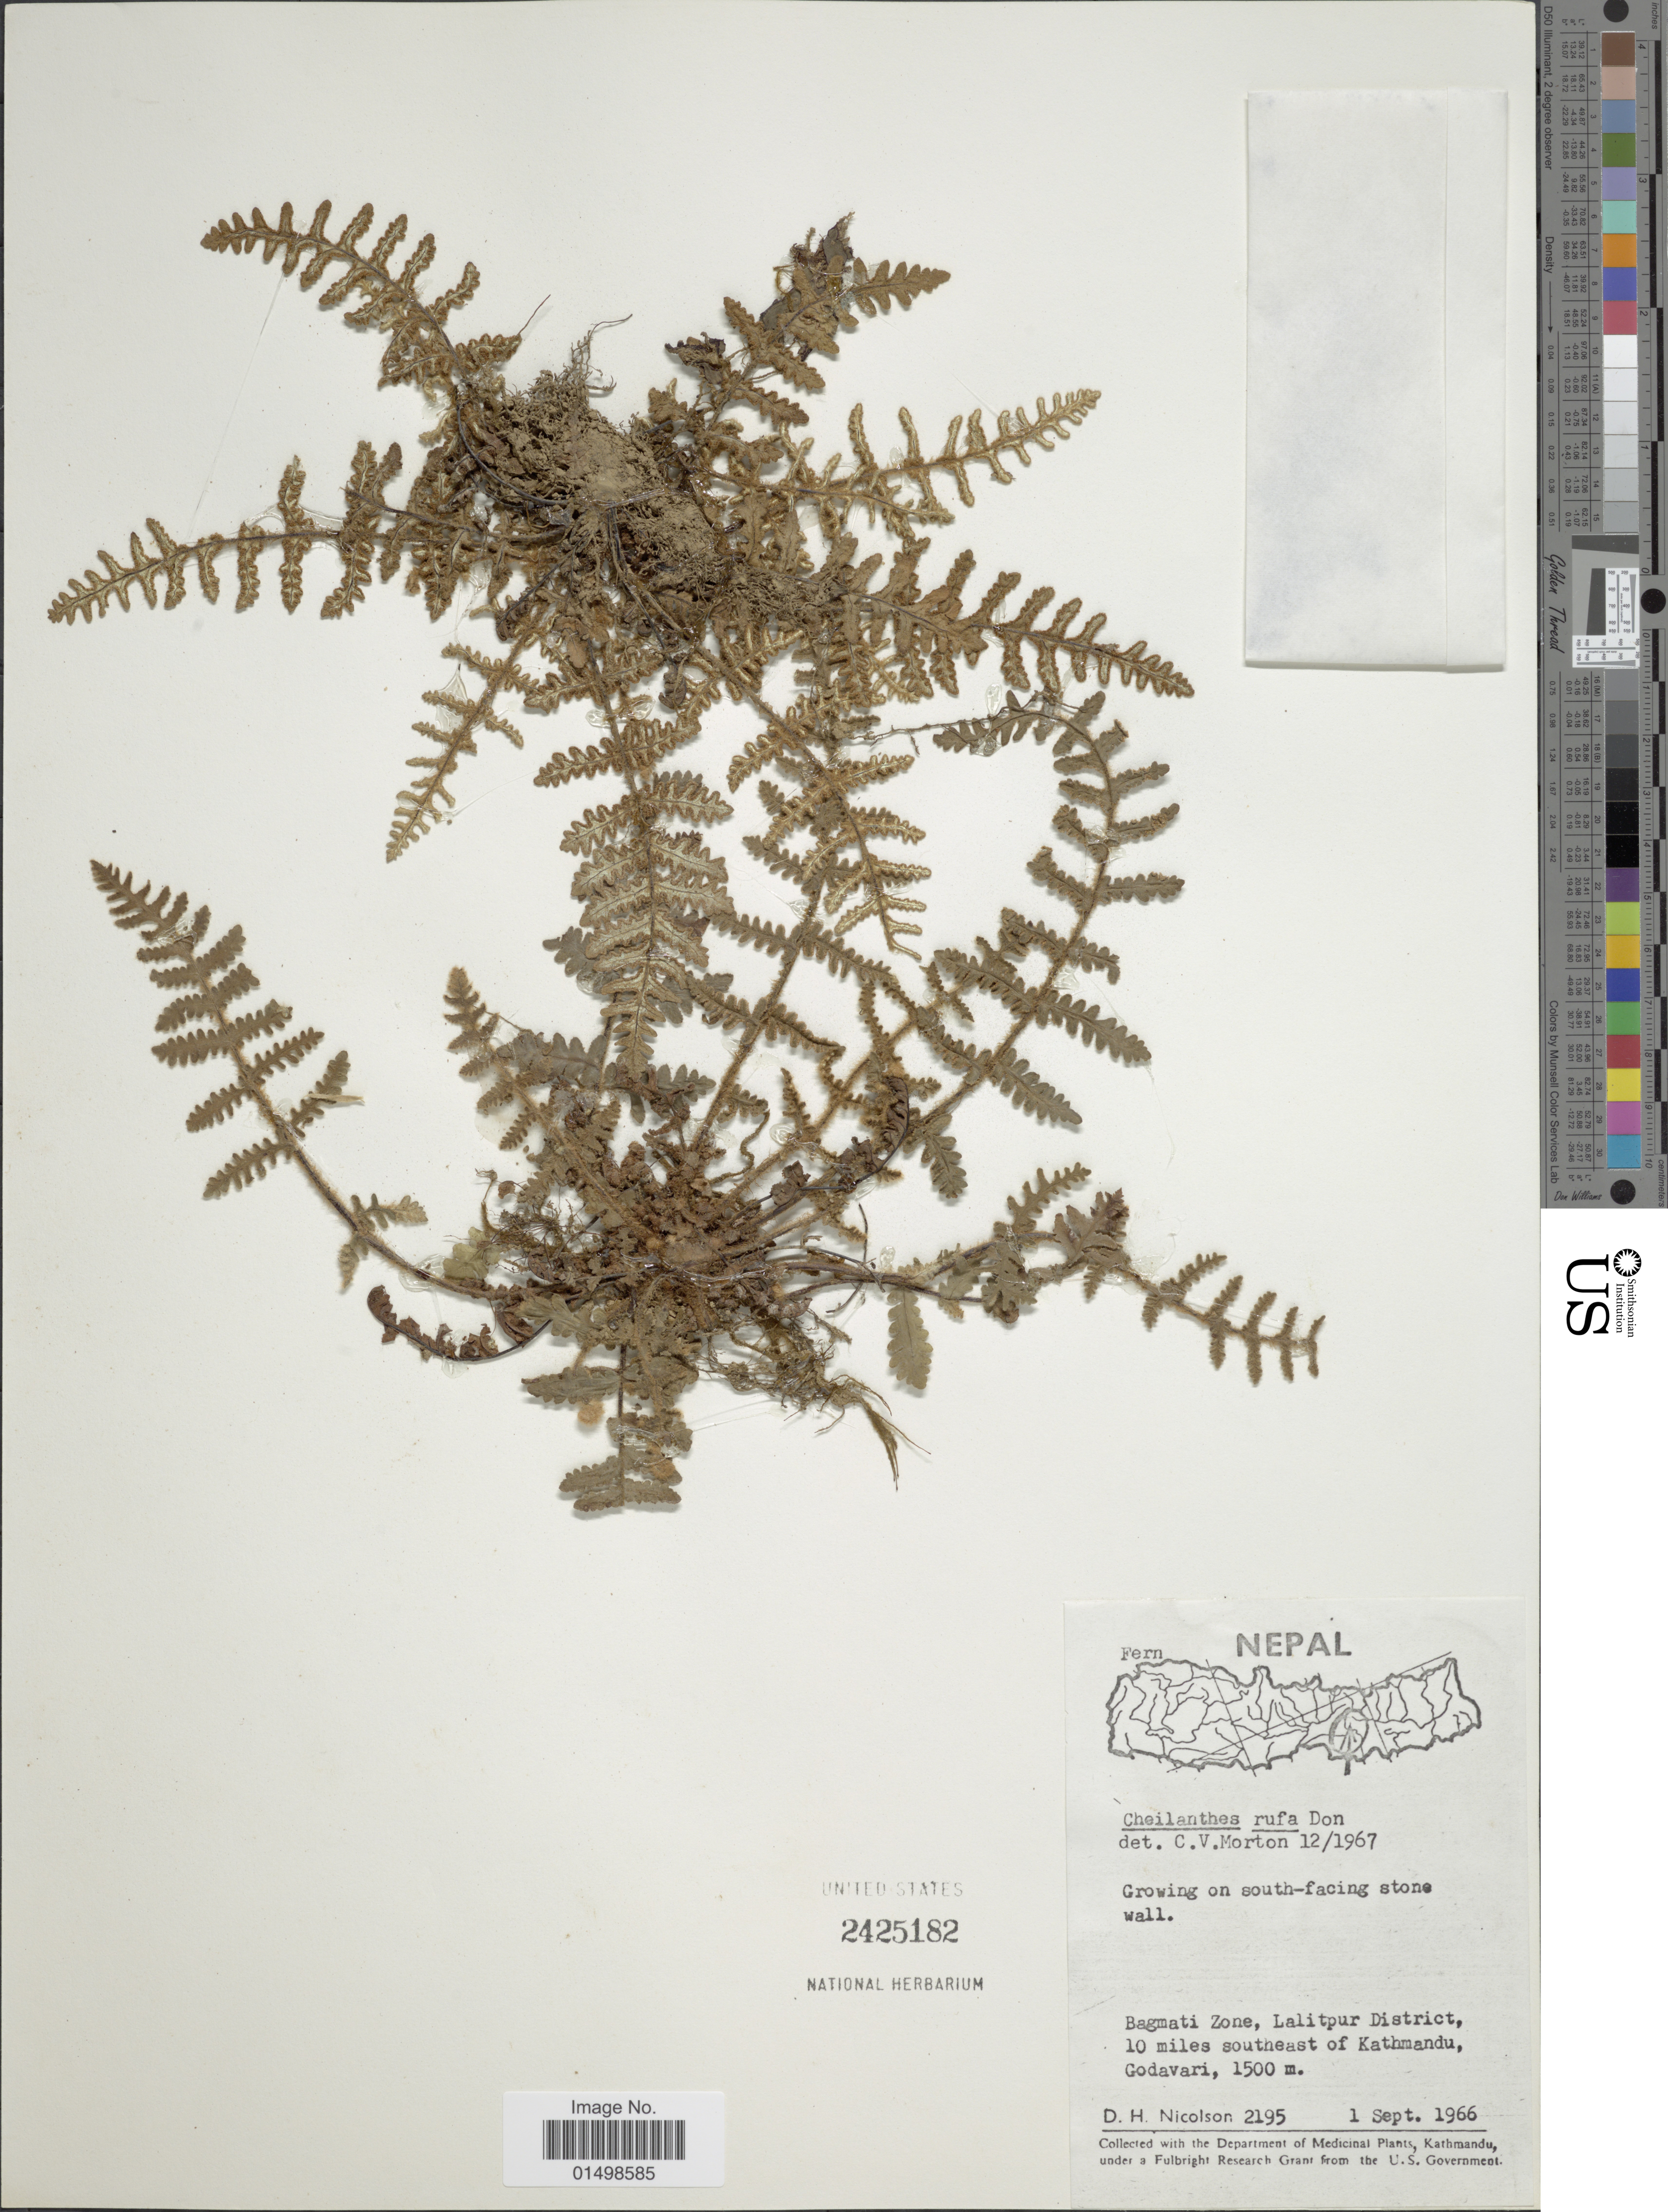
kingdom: Plantae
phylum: Tracheophyta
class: Polypodiopsida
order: Polypodiales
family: Pteridaceae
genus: Aleuritopteris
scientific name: Aleuritopteris rufa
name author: (D. Don) Ching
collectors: D. H. Nicolson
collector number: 2195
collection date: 1966-09-01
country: Nepal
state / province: Bagmati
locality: Fern Nepal. Bagmati Zone, Lalitpur District, 10 miles southeast of Kathmandu, Godavari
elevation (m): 1500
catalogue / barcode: US 2425182